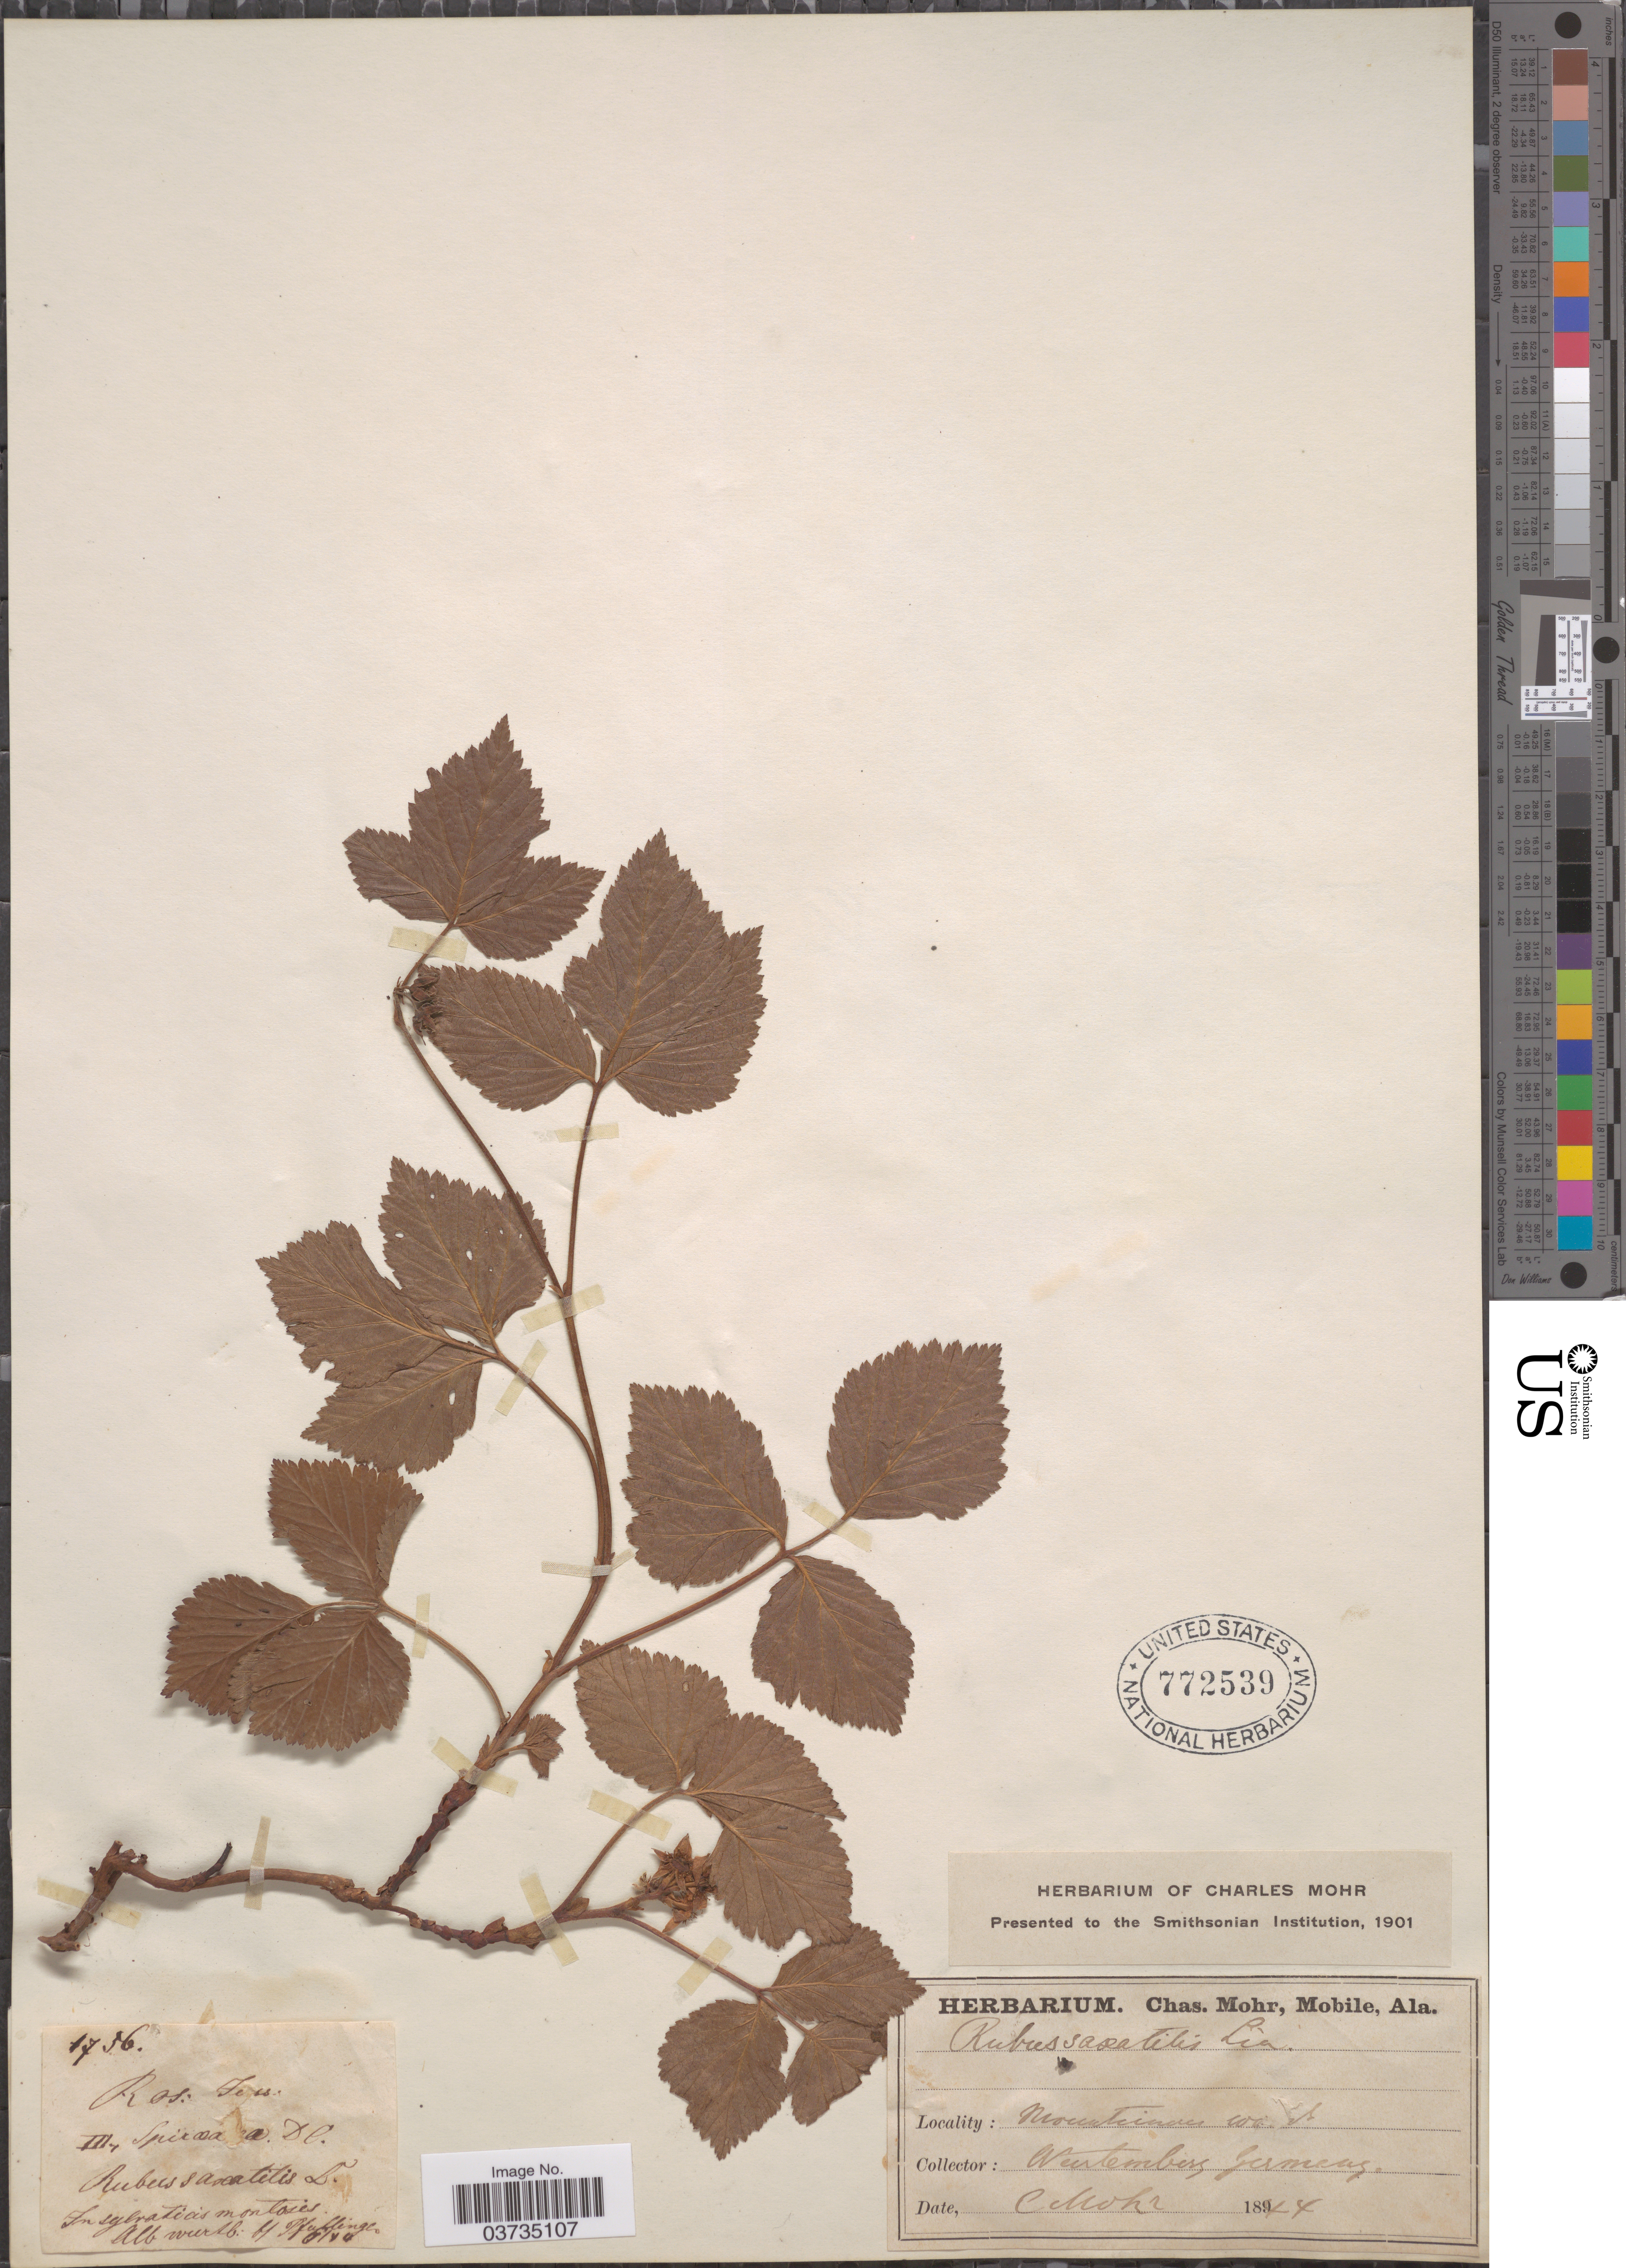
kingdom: Plantae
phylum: Tracheophyta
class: Magnoliopsida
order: Rosales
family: Rosaceae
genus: Rubus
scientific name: Rubus saxatilis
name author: L.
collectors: Mohr, C. T. (herbarium)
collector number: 1756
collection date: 1844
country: Germany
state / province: Baden-Württemberg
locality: Wurtemberg. In sylvaticis montosis Alb Wurtb. [illegible text] Pfullingen[interpreted].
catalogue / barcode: US 772539